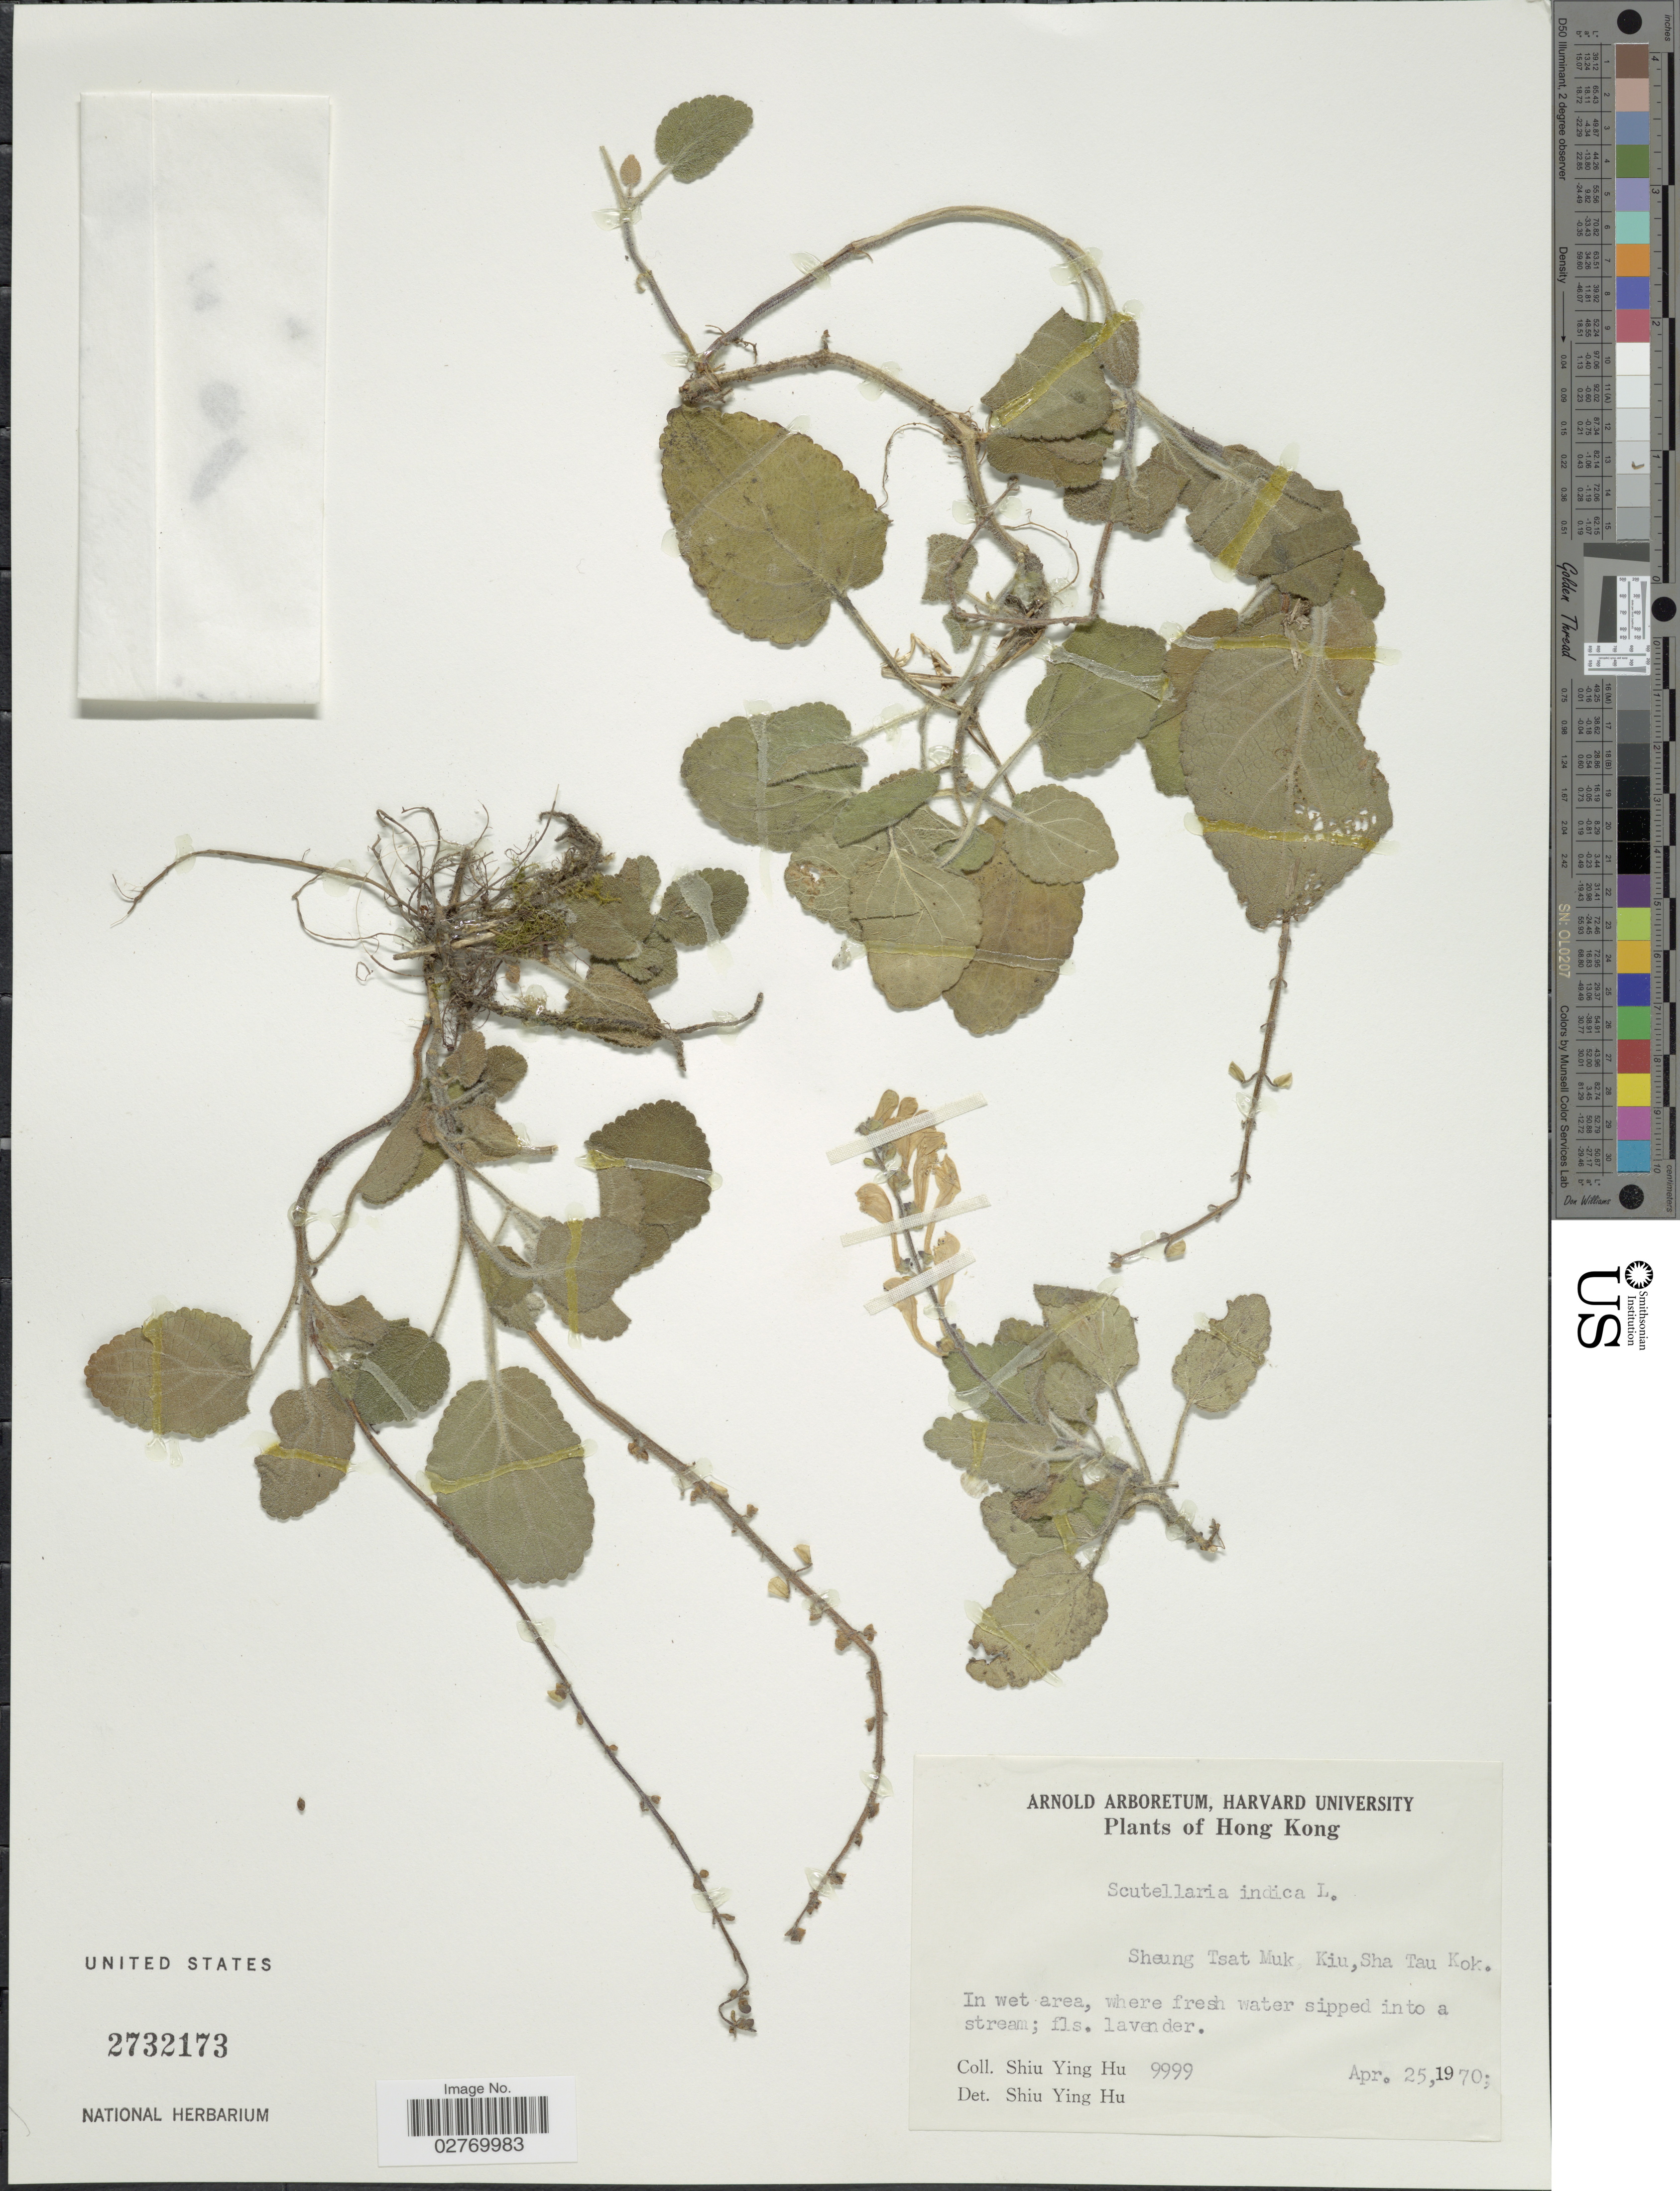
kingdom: Plantae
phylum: Tracheophyta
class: Magnoliopsida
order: Lamiales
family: Lamiaceae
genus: Scutellaria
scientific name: Scutellaria indica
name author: L.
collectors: S. Y. Hu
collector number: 9999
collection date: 1970-04-25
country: China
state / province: Hong Kong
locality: Sheung Tsat Muk Kiu, Sha Tau Kok.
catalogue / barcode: US 2732173